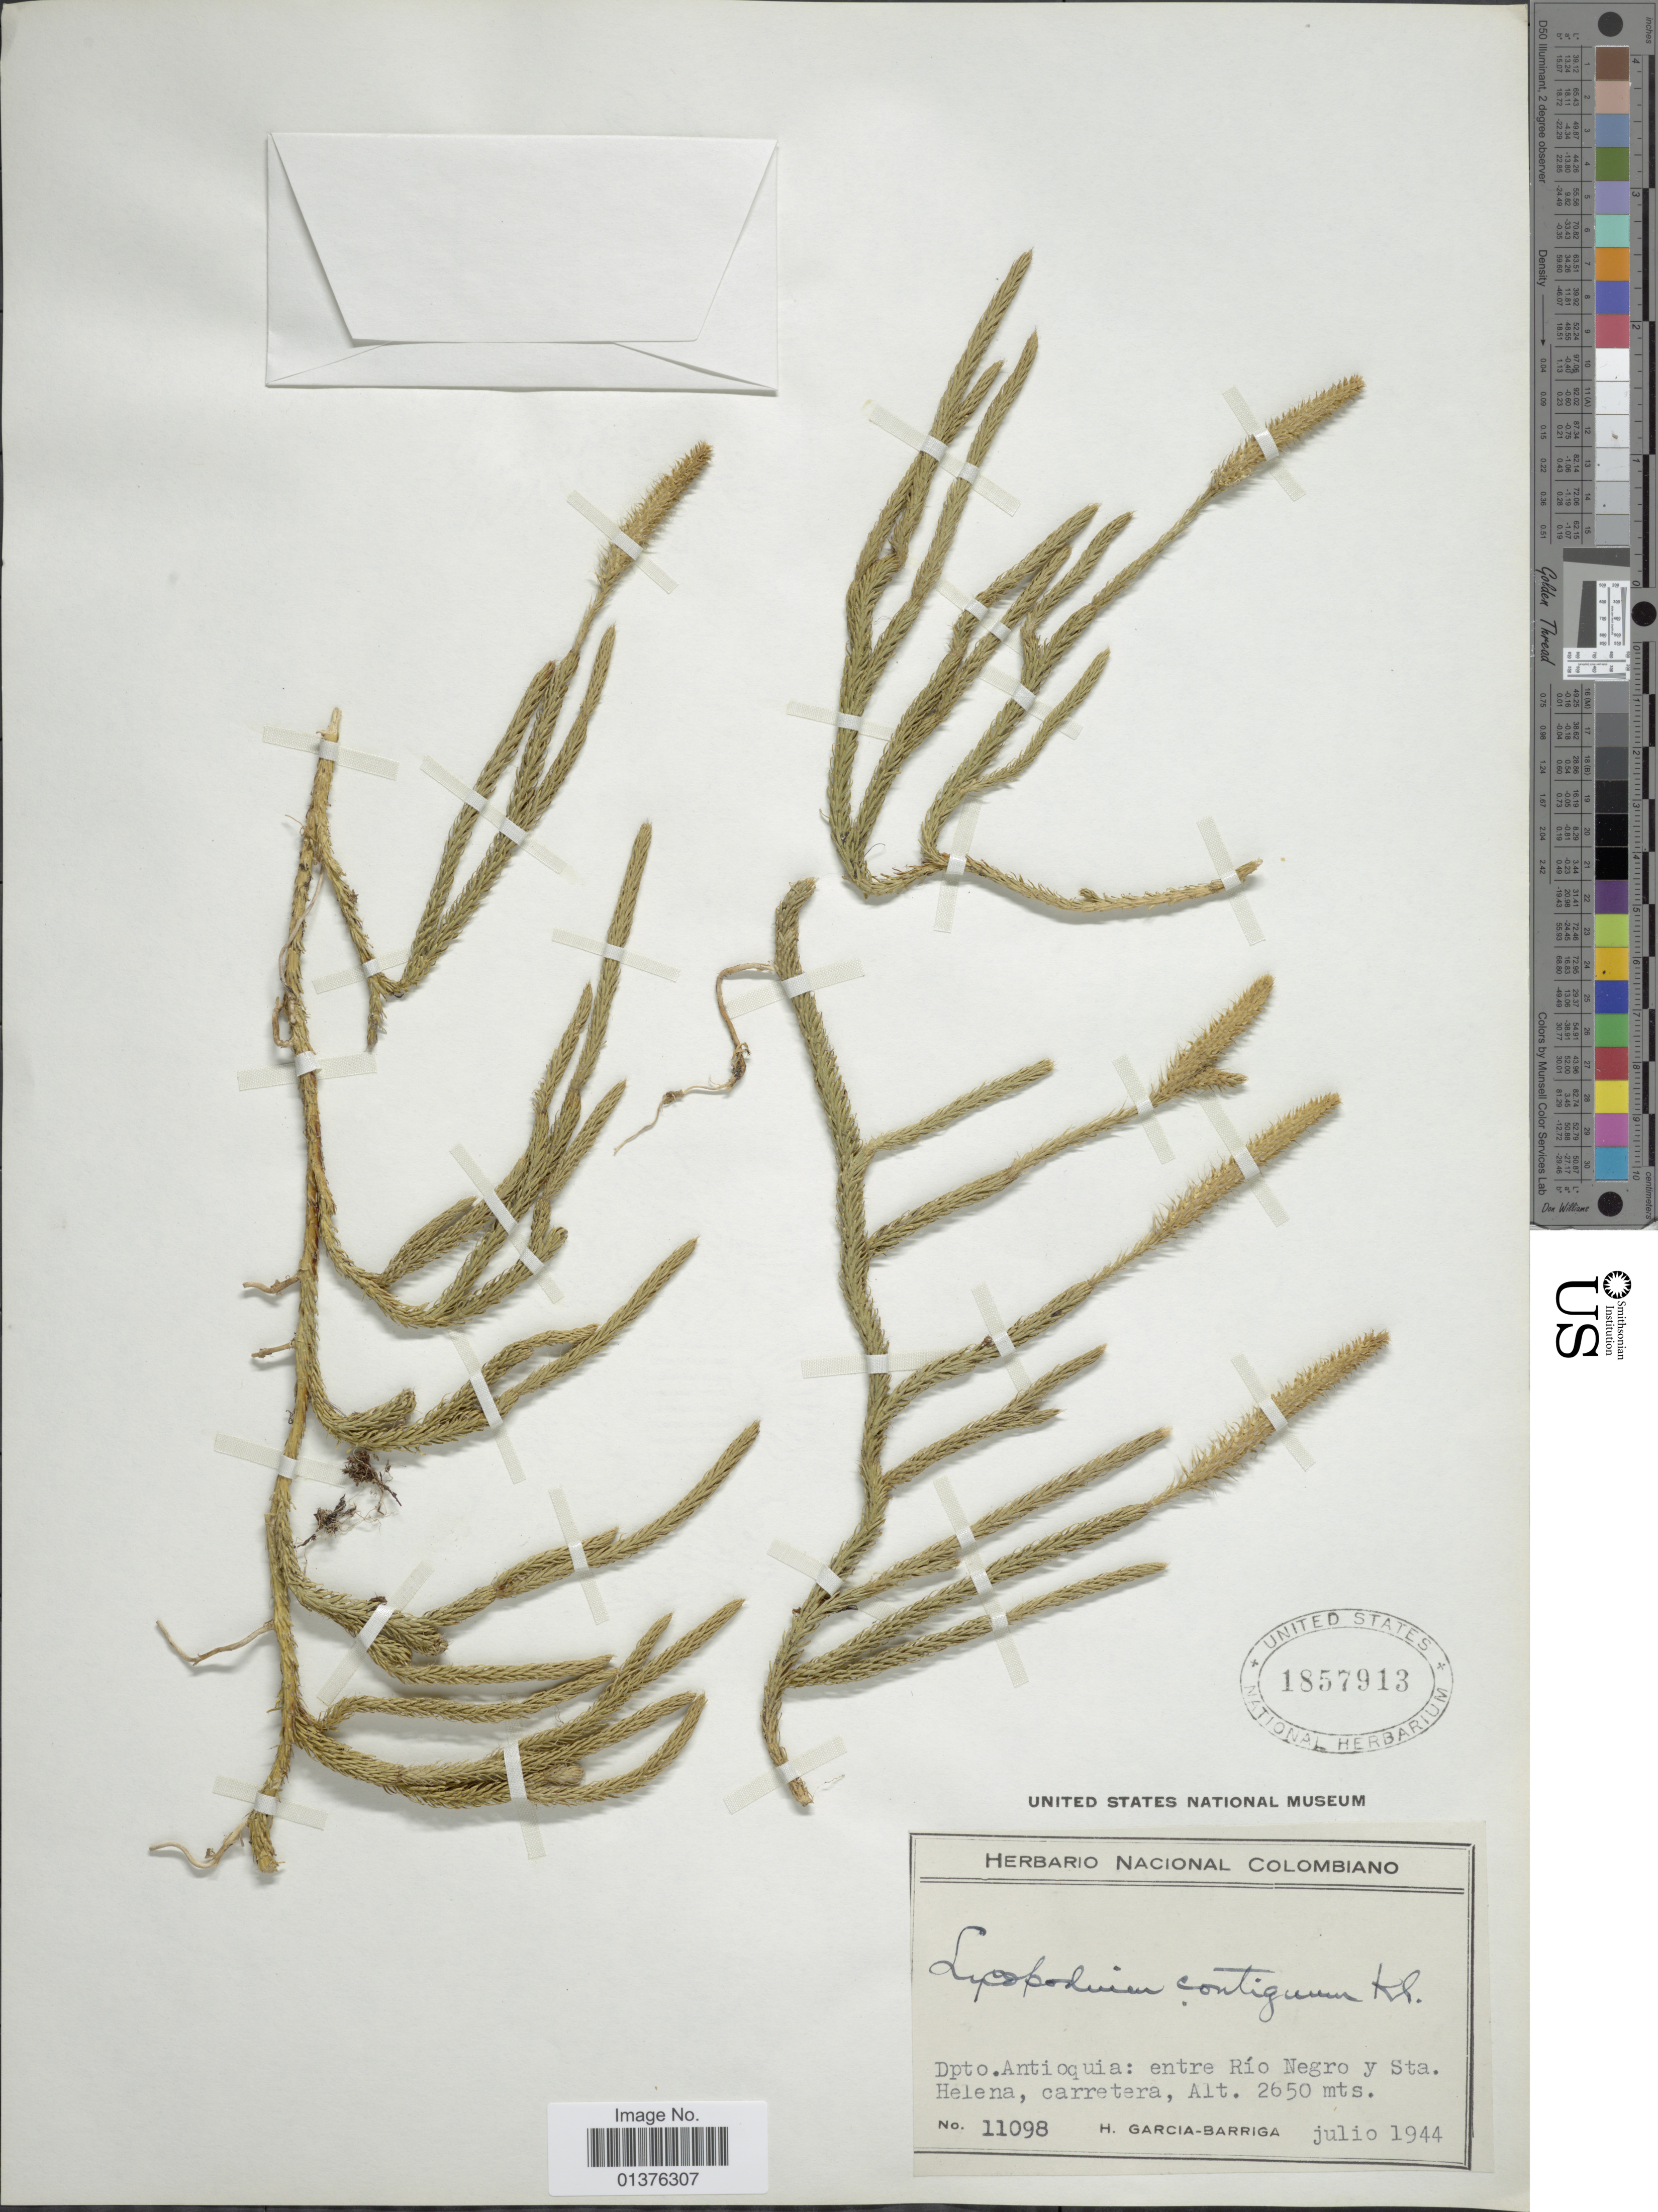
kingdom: Plantae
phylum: Tracheophyta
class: Lycopodiopsida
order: Lycopodiales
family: Lycopodiaceae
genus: Lycopodium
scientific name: Lycopodium clavatum subsp. contiguum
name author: (Klotzsch) B. Øllg.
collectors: H. García Barriga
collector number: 11098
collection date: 1944-07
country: Colombia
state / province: Antioquia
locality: Entre Rio Negro y Sta. Helena, carretera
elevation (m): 2650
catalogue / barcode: US 1857913